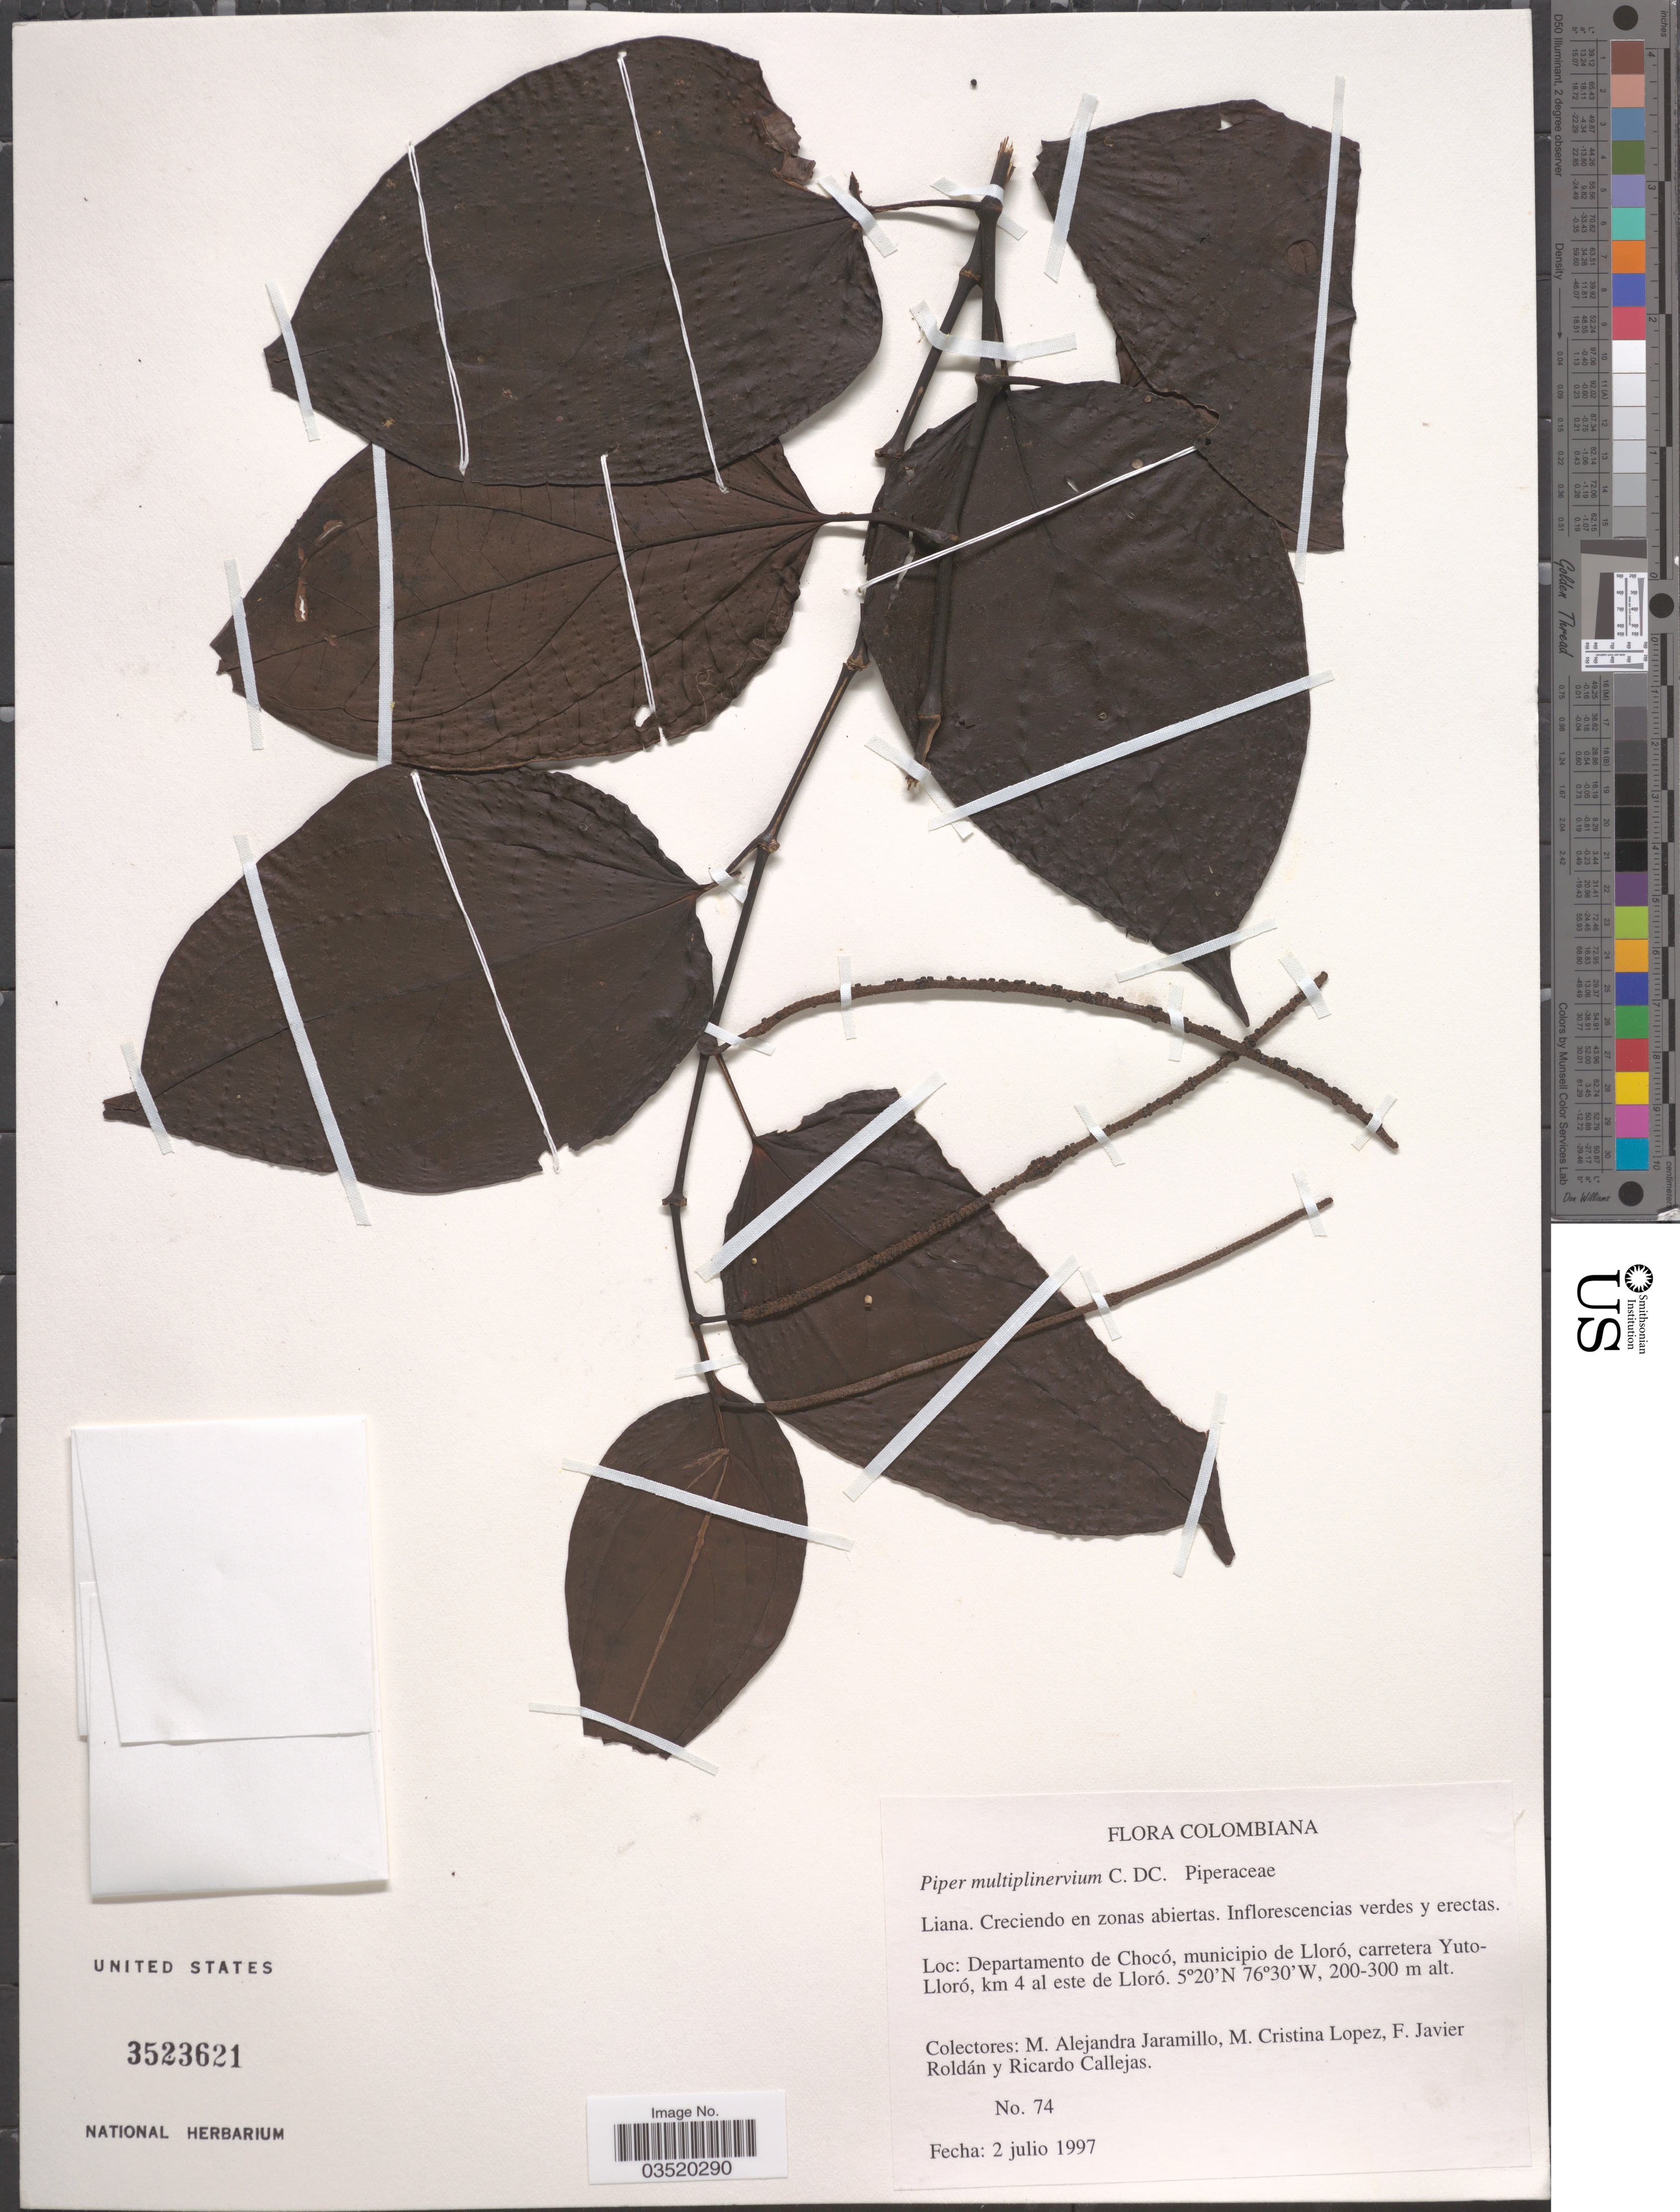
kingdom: Plantae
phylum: Tracheophyta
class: Magnoliopsida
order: Piperales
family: Piperaceae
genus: Piper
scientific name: Piper multiplinervium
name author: C. DC.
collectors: M. A. Jaramillo, M. Lopez, F. Javier & R. Callejas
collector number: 74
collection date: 1997-07-02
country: Colombia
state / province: Chocó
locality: Departamento de Chocó, municipio de Lloró, carretera Yuto-Lloró, km 4 al este de Lloró.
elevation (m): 200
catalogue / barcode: US 3523621